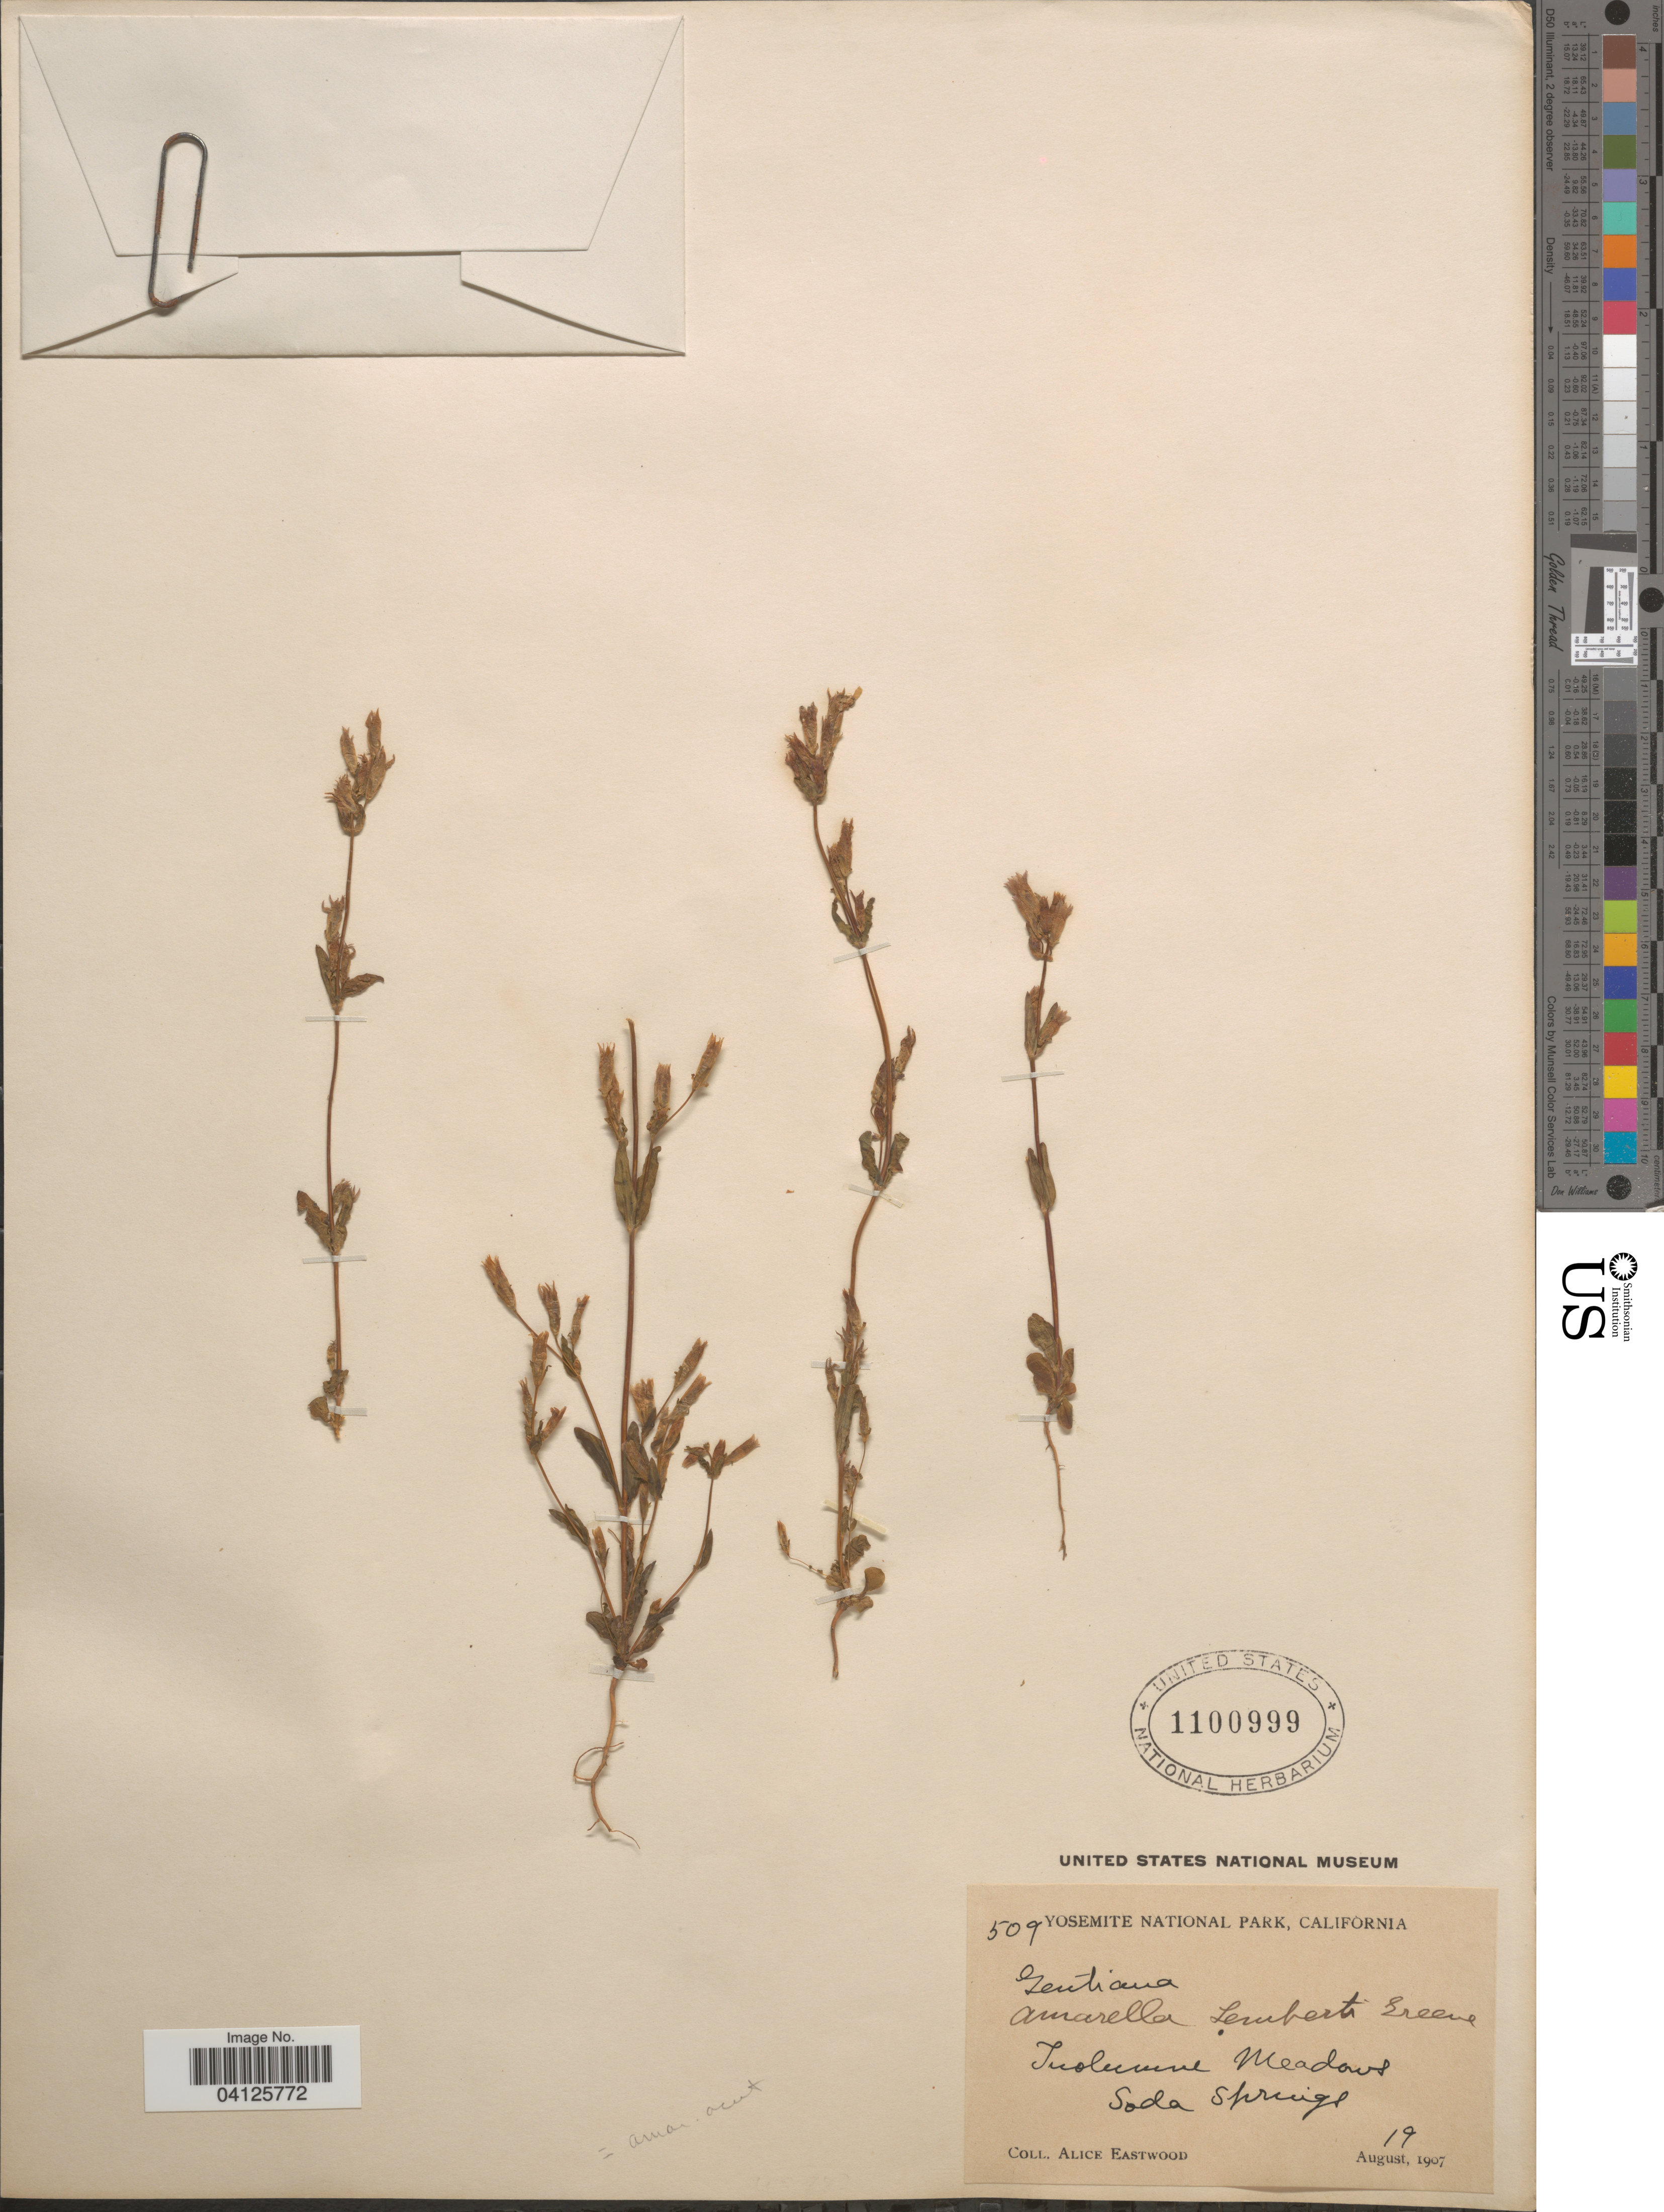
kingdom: Plantae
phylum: Tracheophyta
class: Magnoliopsida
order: Gentianales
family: Gentianaceae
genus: Amarella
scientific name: Amarella lembertii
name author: Greene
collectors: A. Eastwood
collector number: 509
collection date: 1907-08-19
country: United States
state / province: California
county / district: Tuolumne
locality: Yosemite National Park. Tuolumbe Meadows. Soda Springs.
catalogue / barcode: US 1100999